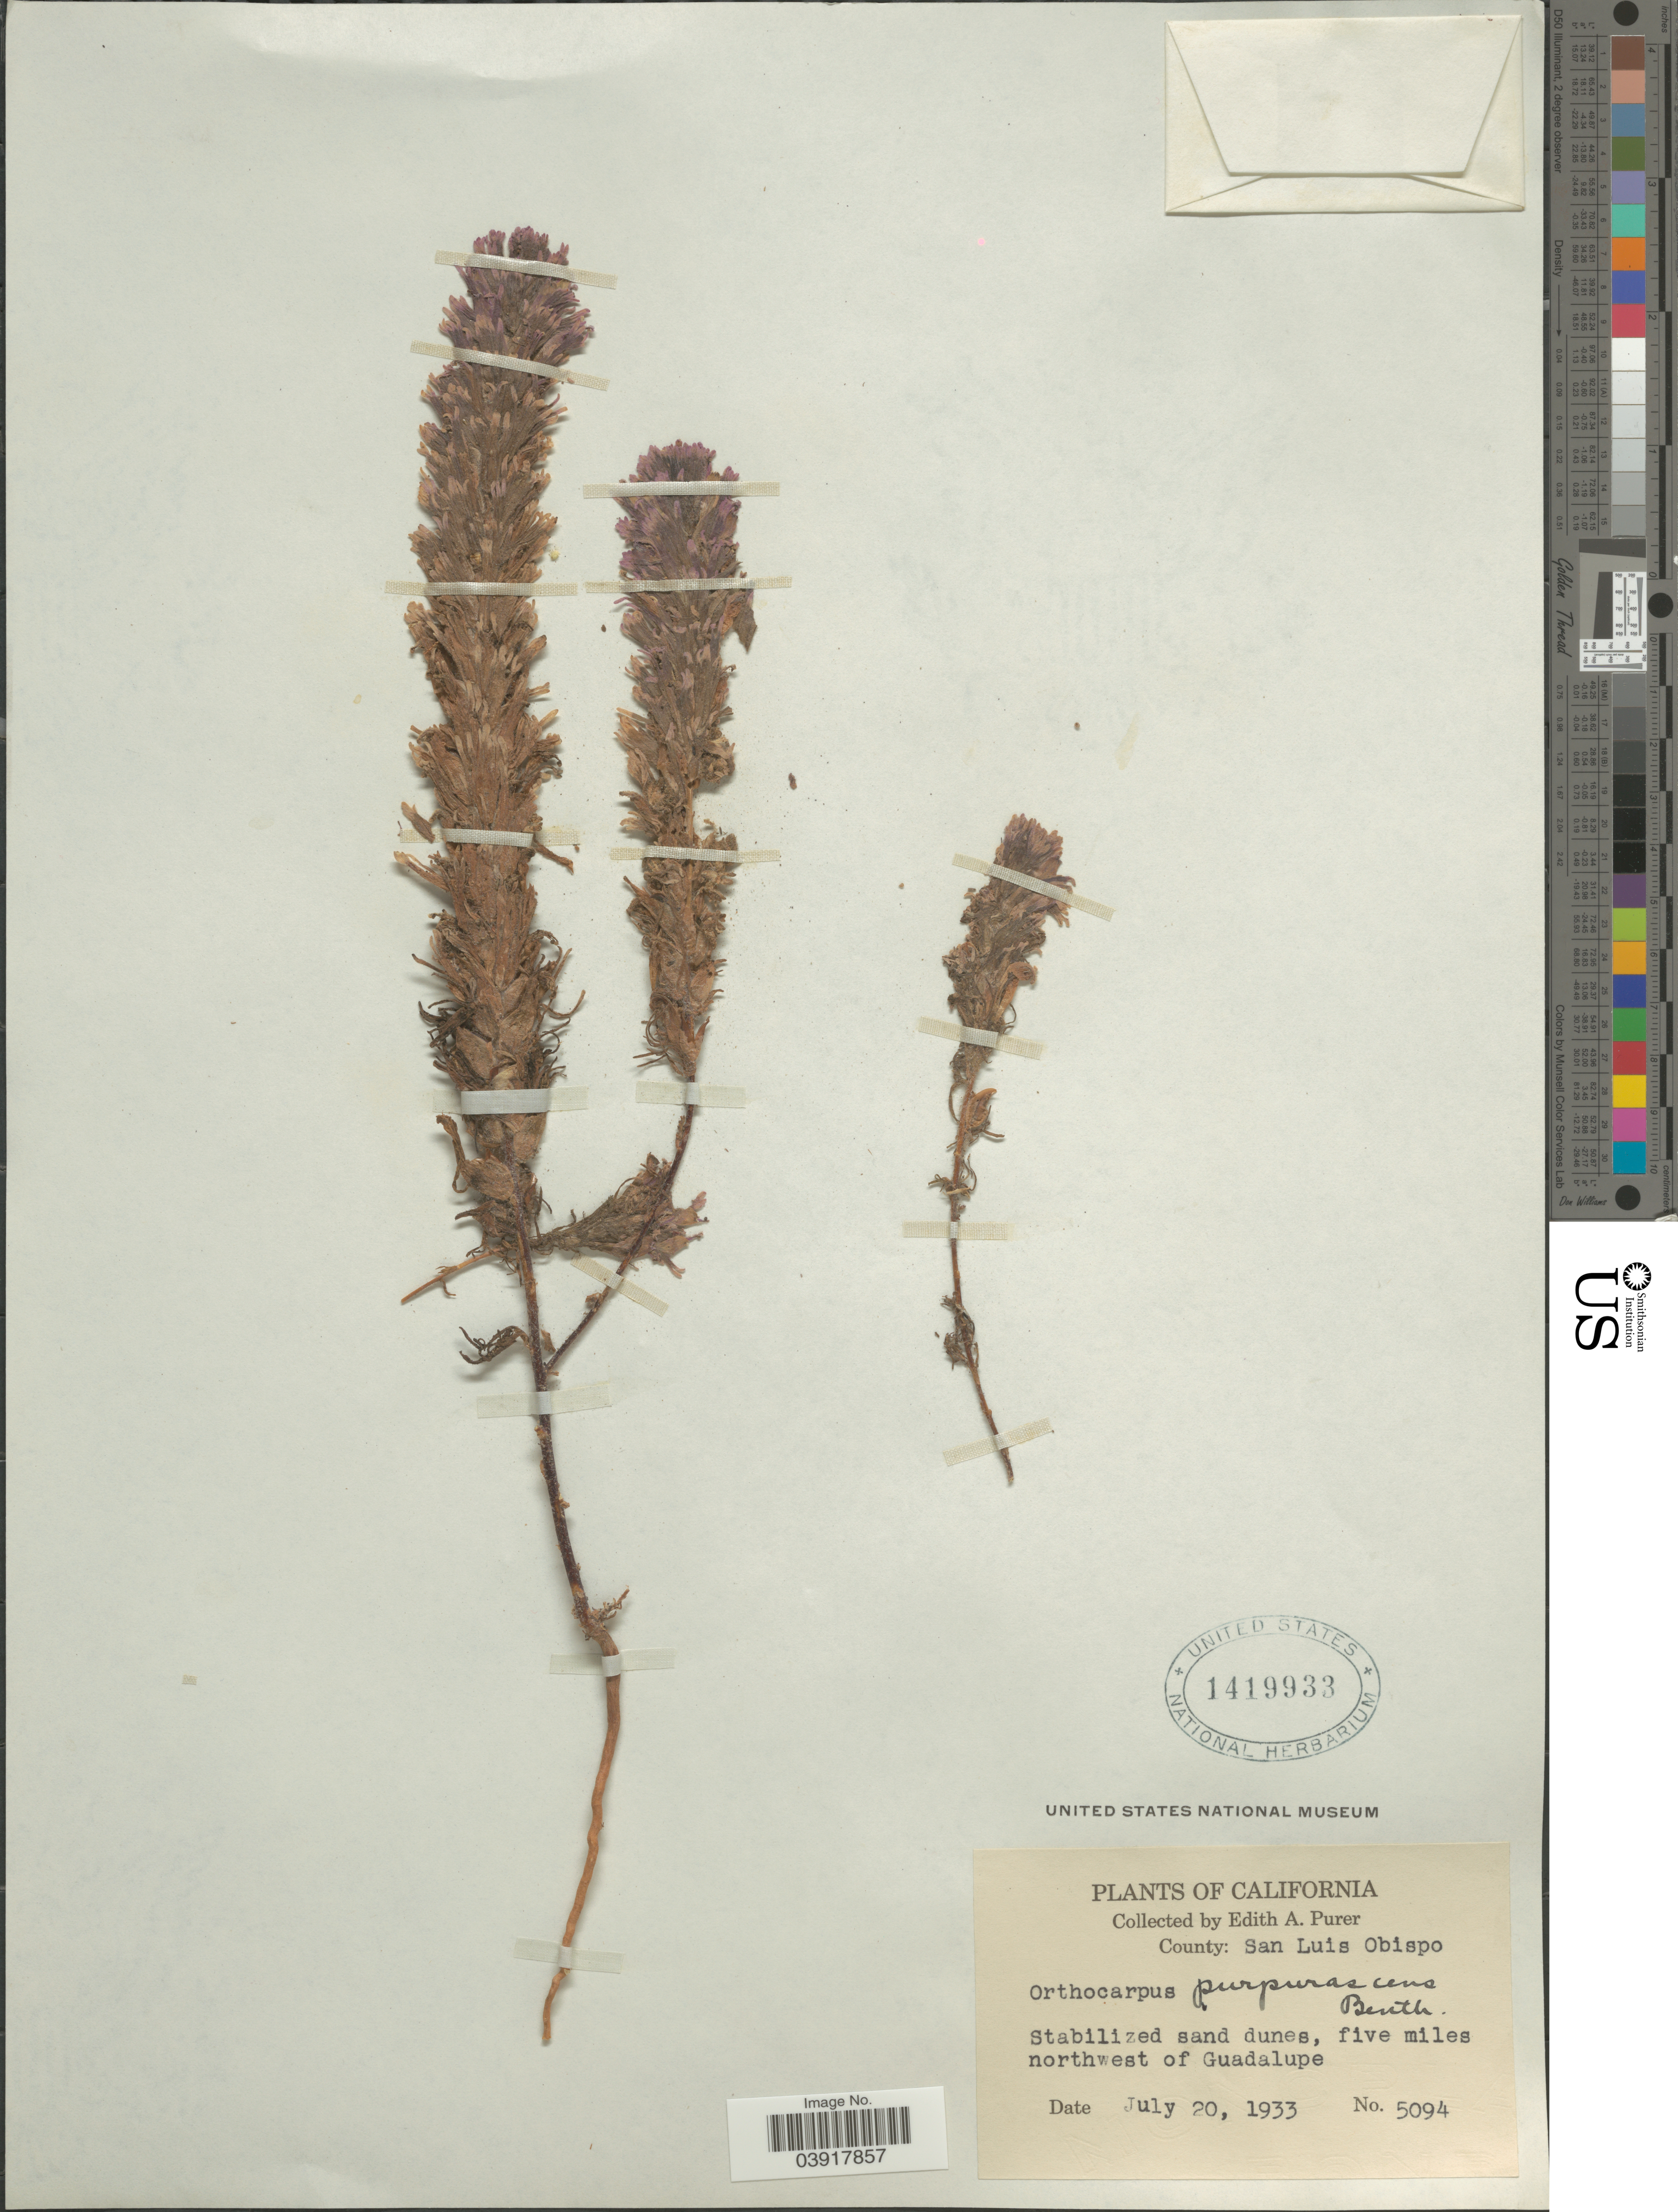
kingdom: Plantae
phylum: Tracheophyta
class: Magnoliopsida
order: Lamiales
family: Orobanchaceae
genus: Orthocarpus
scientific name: Orthocarpus purpurascens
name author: Benth.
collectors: E. Purer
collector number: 5094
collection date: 1933-07-20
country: United States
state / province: California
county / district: San Luis Obispo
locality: County: San Luis Obispo. Stabilized sand dunes, five miles northwest of Guadalupe.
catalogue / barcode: US 1419933